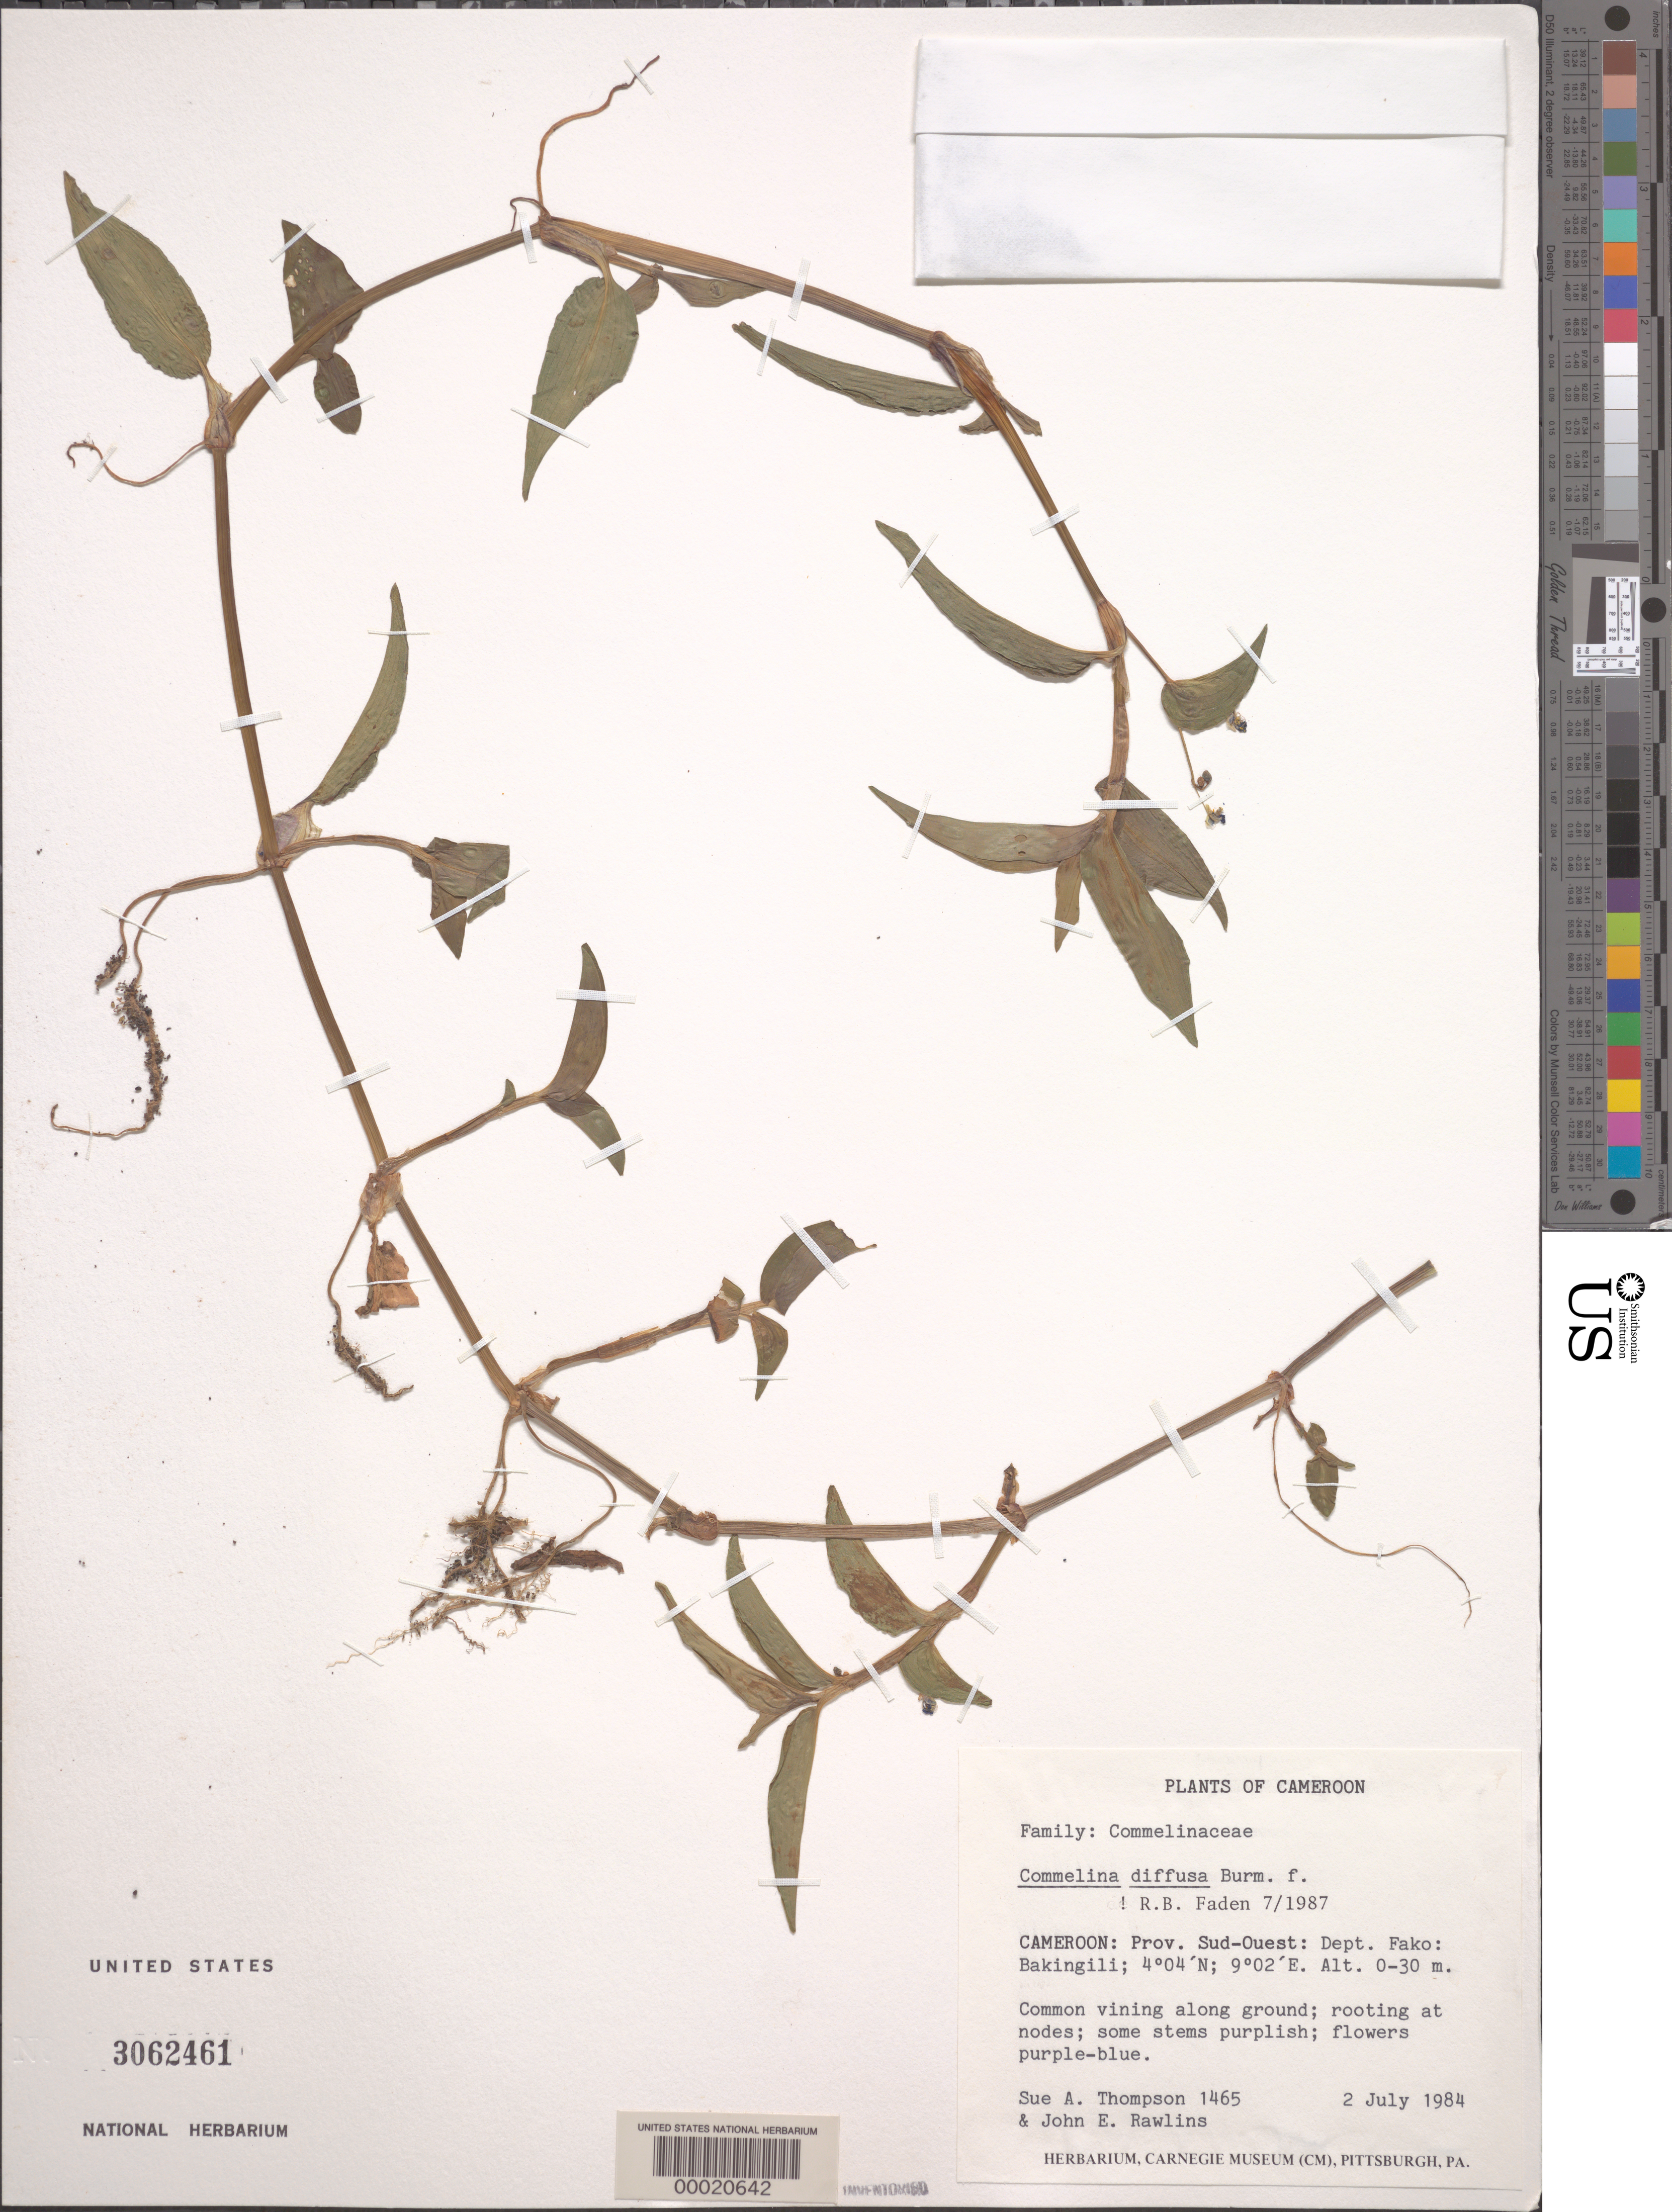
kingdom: Plantae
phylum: Tracheophyta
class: Liliopsida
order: Commelinales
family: Commelinaceae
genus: Commelina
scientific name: Commelina diffusa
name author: Burm. f.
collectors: S. A. Thompson & J. Rawlins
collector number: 1465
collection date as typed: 02 Jul 1984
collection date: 1984-07-02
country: Cameroon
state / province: Sud-Ouest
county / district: Fako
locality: Bakingili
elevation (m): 1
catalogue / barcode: US 3062461